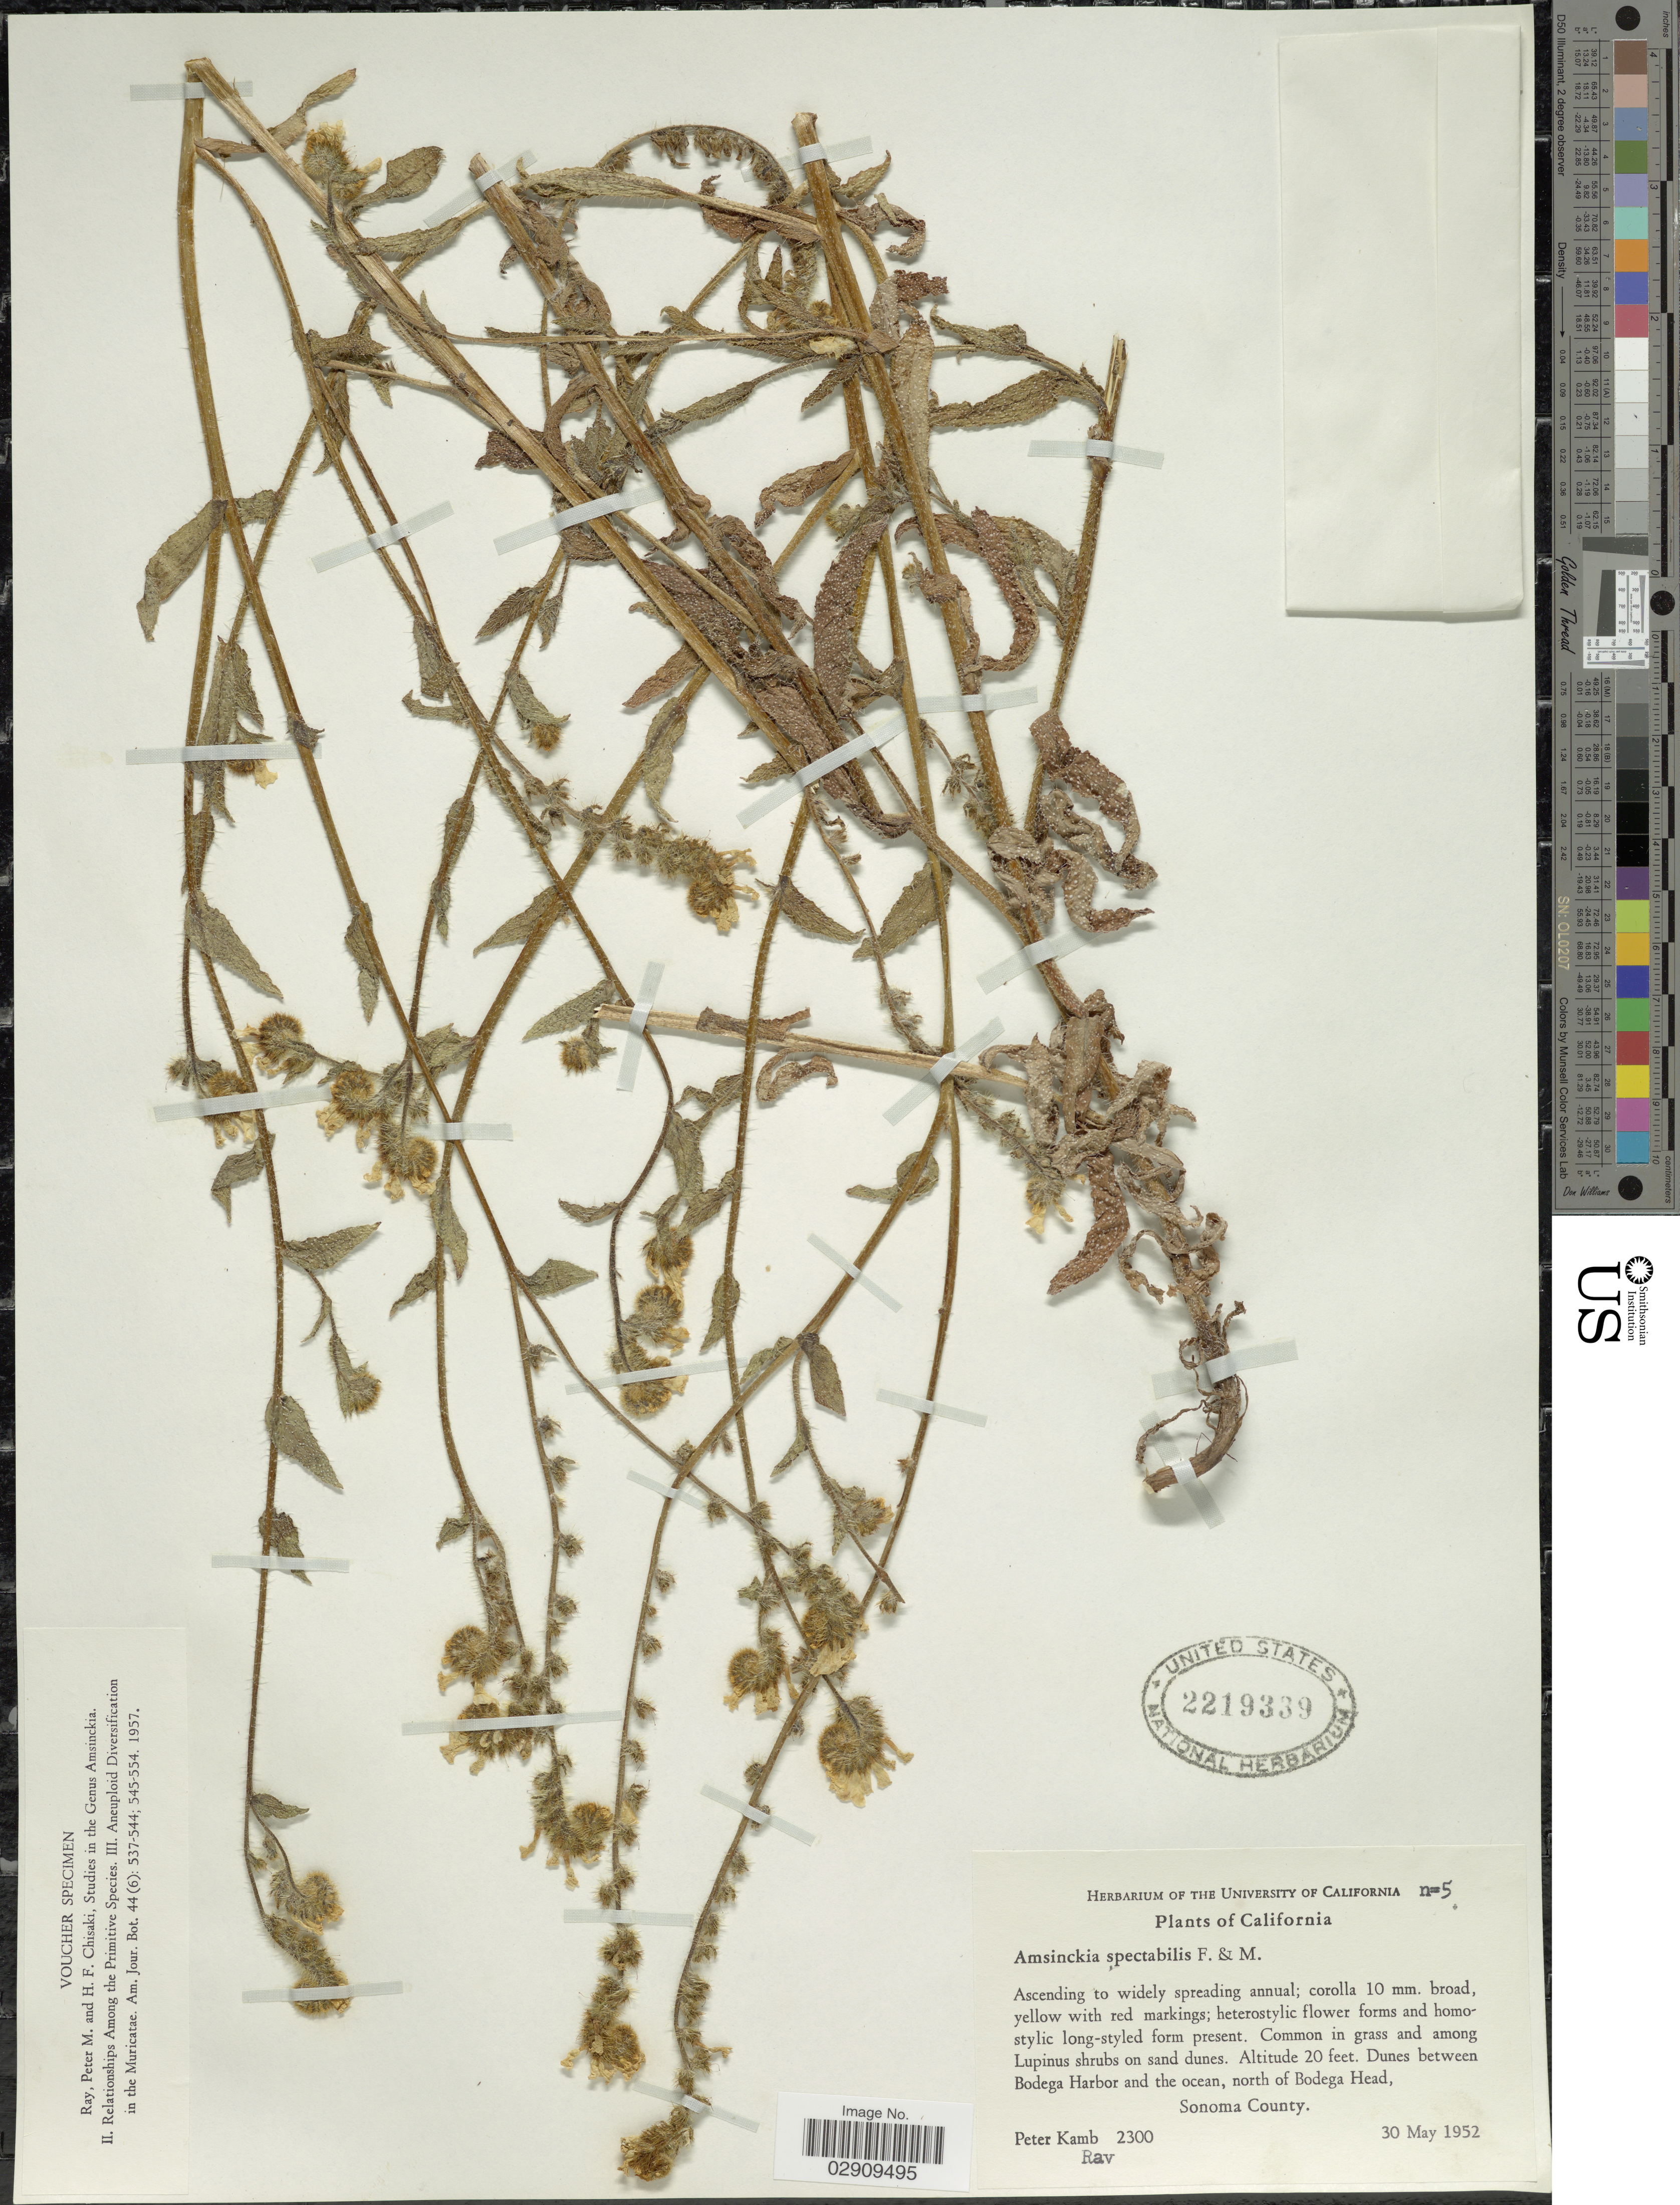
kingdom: Plantae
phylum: Tracheophyta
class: Magnoliopsida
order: Boraginales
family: Boraginaceae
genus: Amsinckia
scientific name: Amsinckia spectabilis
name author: Fisch. & C.A. Mey.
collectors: P. Kamb & -. Ray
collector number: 2300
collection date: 1952-05-30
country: United States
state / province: California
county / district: Sonoma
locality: Dunes between Bodega Harbor and the ocean, north of Bodega Head, Sonoma County.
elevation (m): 6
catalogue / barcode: US 2219339